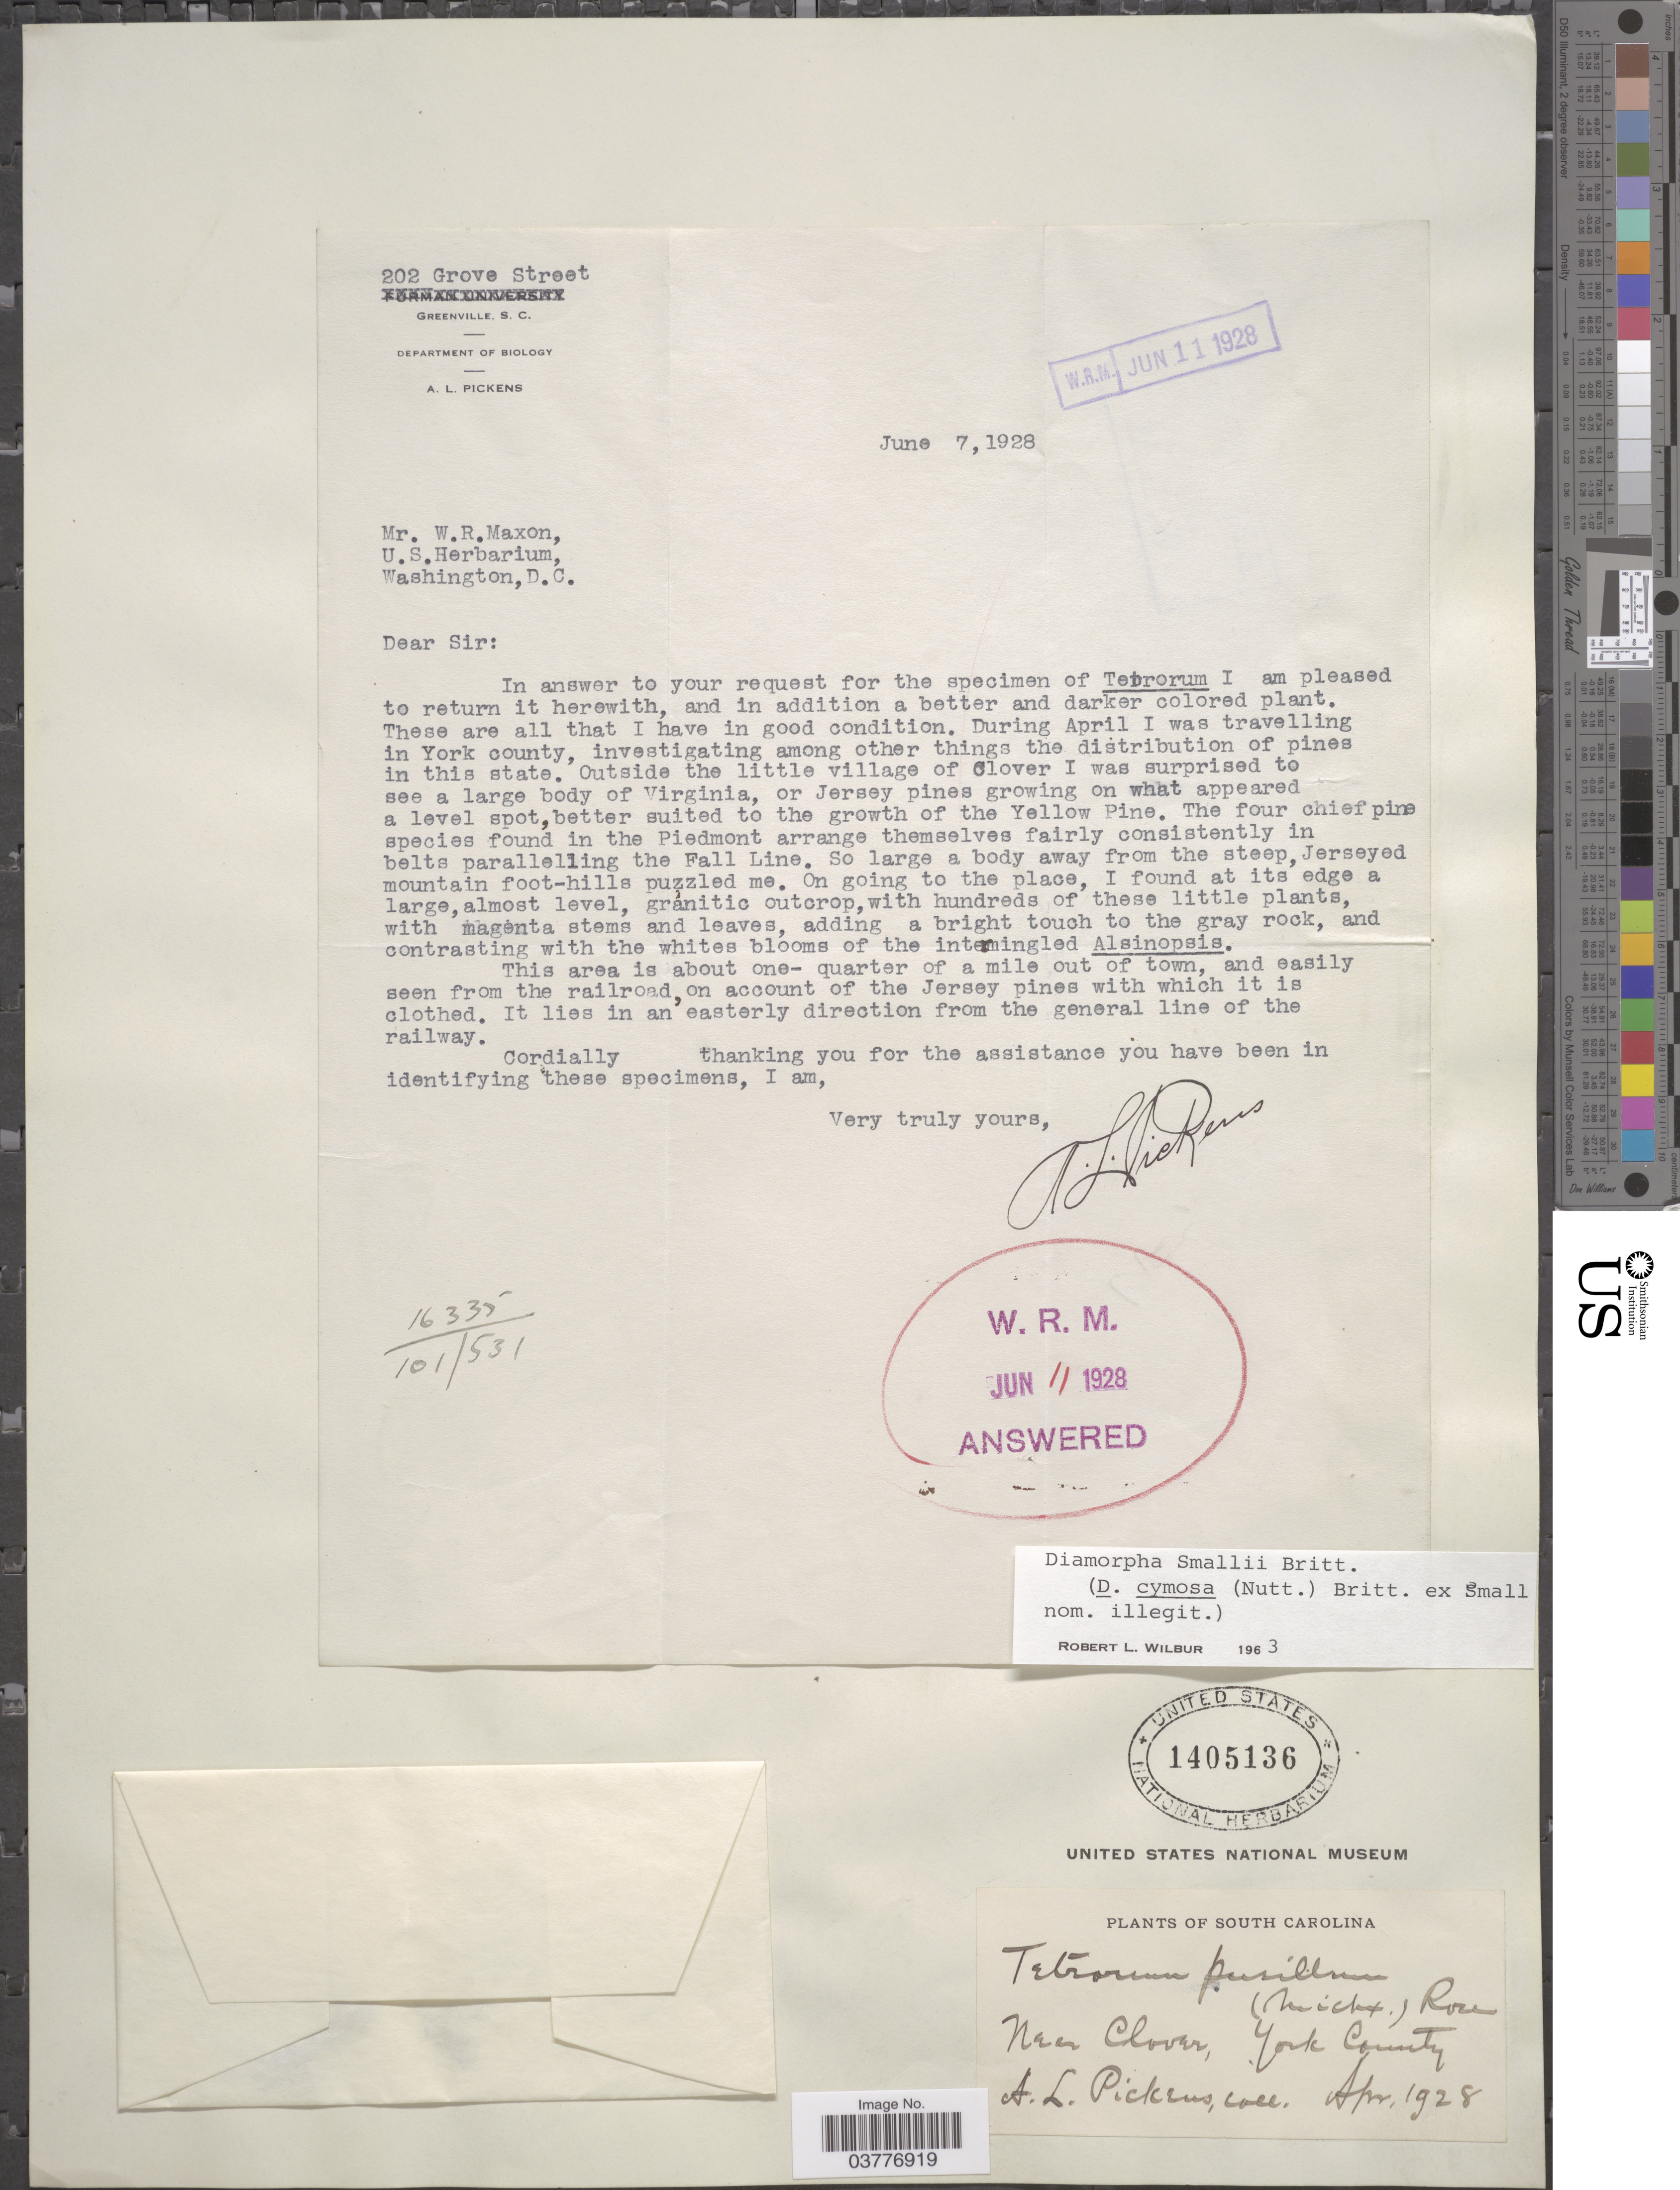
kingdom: Plantae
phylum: Tracheophyta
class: Magnoliopsida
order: Saxifragales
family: Crassulaceae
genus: Sedum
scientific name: Sedum smallii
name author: (Britton) H.E. Ahles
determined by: Strong, Mark T., (BOT), Smithsonian Institution - National Museum of Natural History (UNITED STATES)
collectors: A.L. Pickens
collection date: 1928-04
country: United States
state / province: South Carolina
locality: Near Clover, York County.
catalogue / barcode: US 1405136